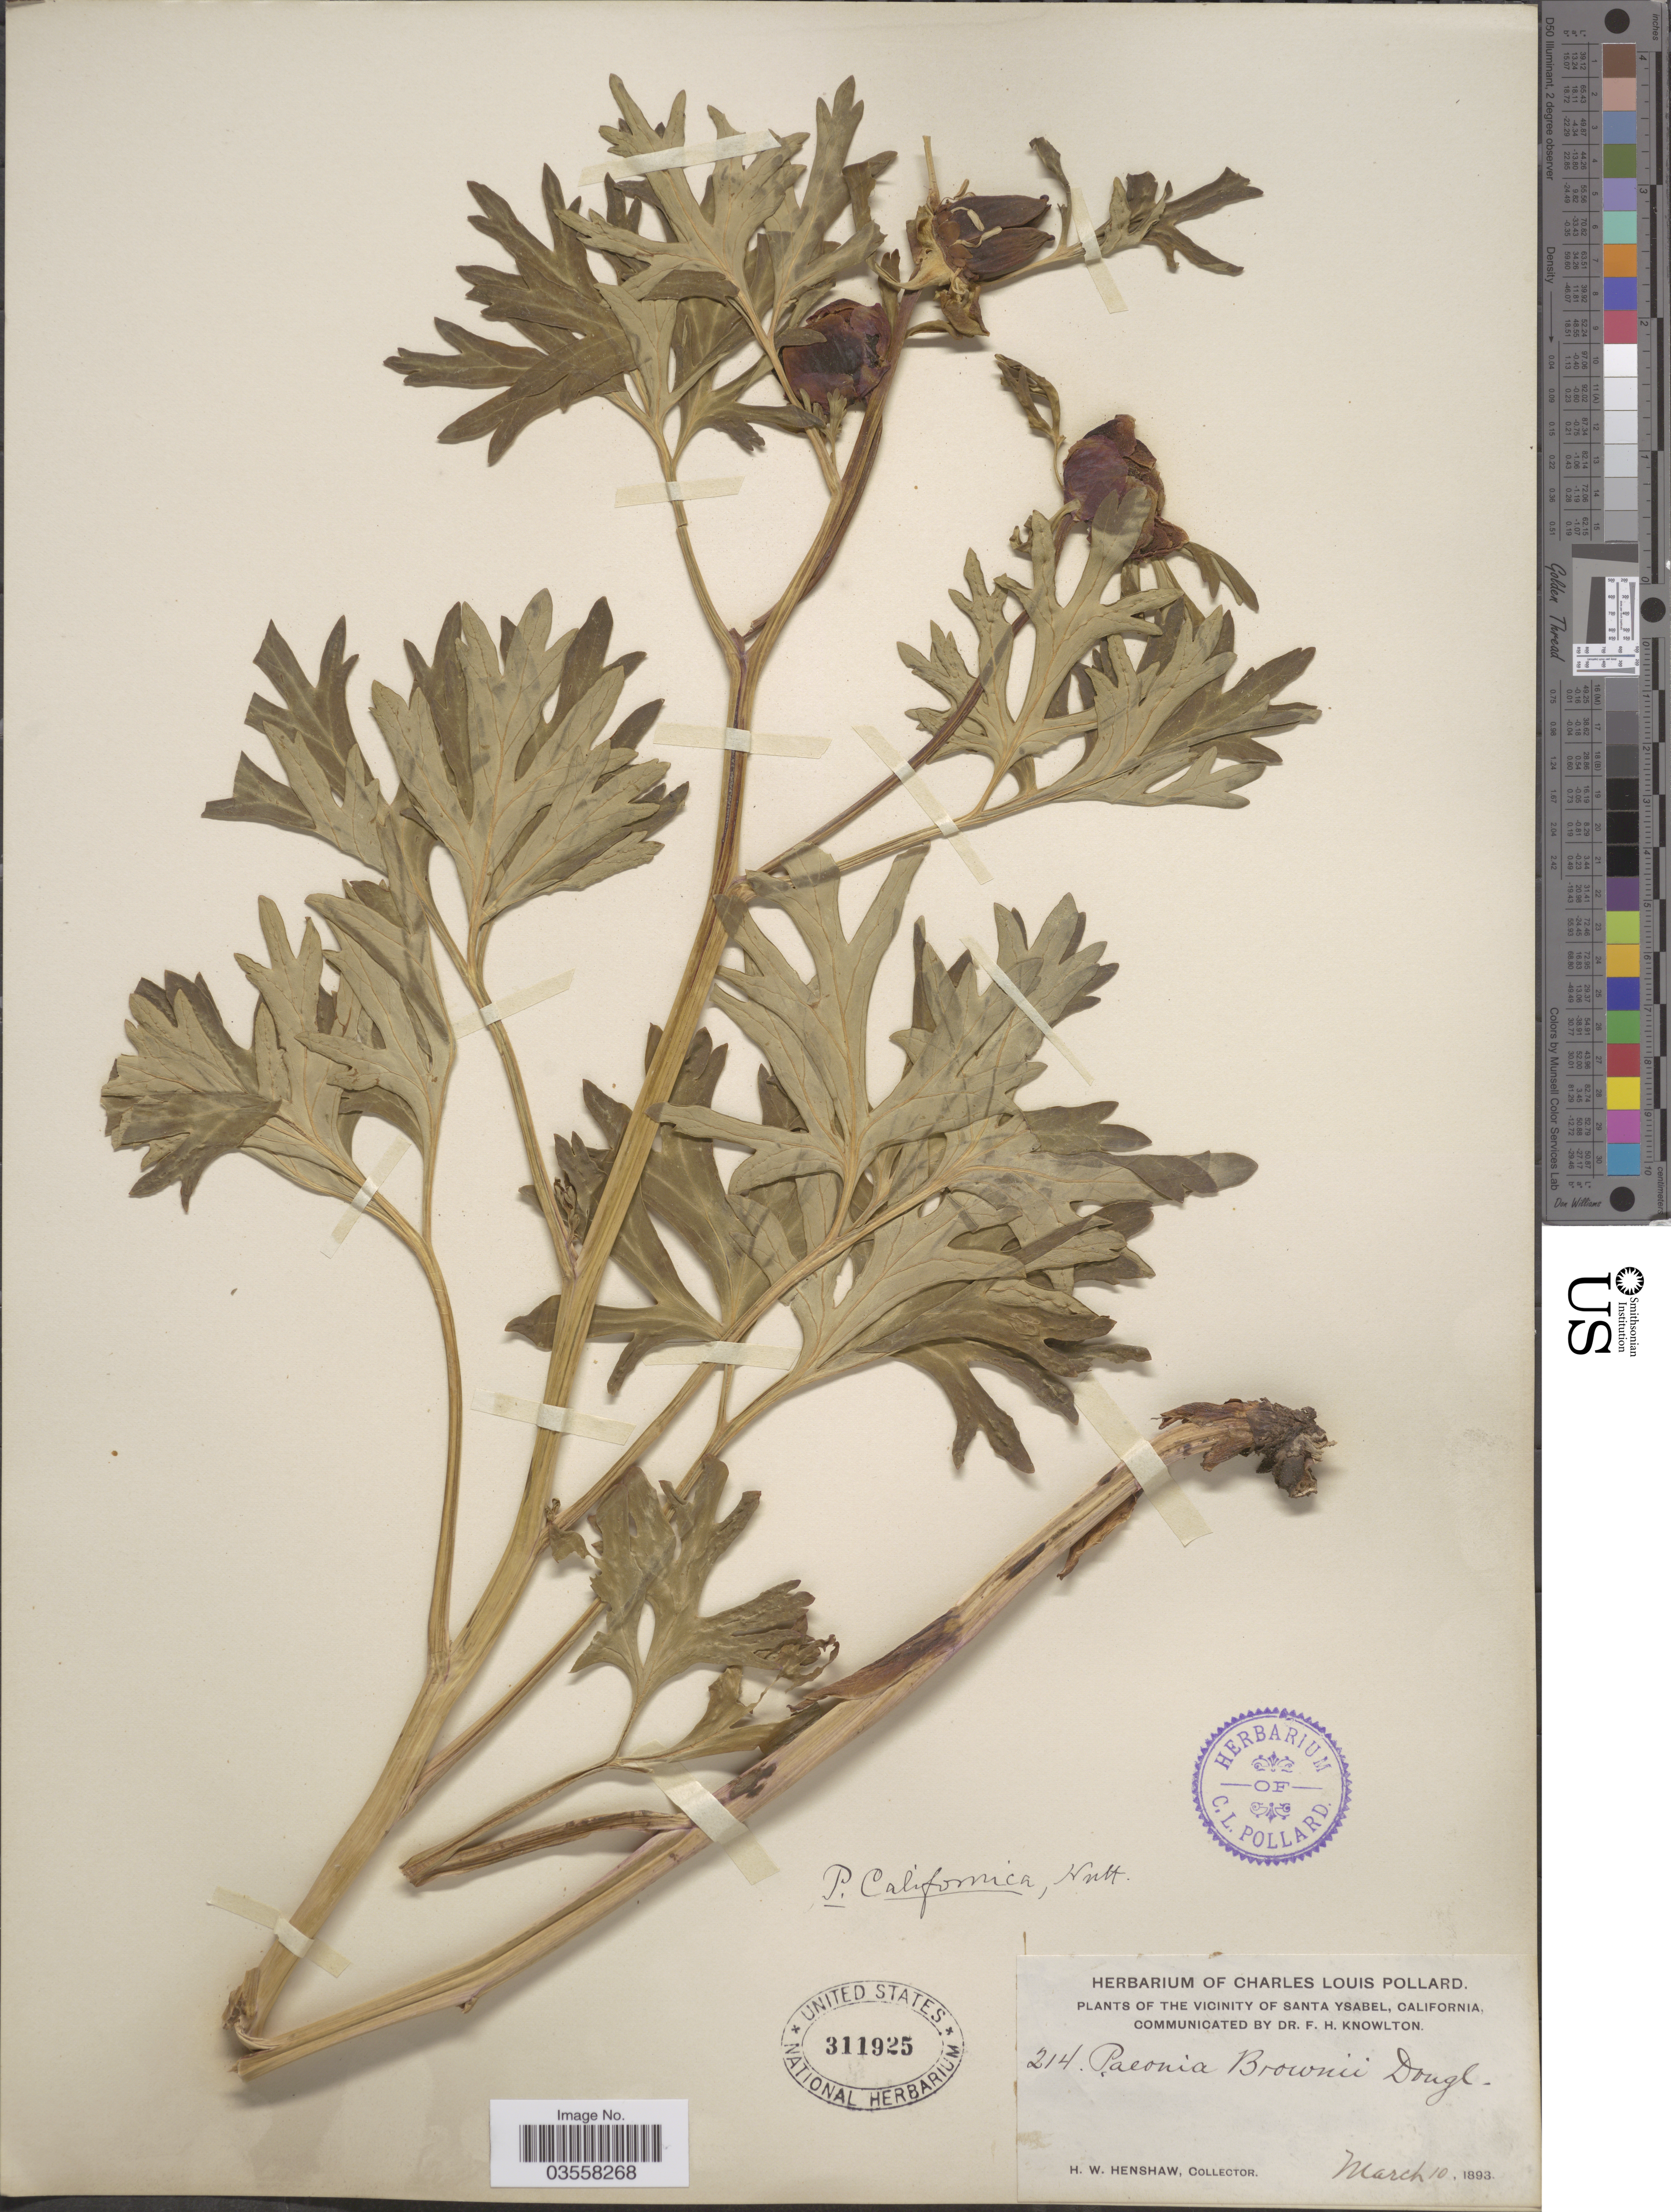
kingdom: Plantae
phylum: Tracheophyta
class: Magnoliopsida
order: Saxifragales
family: Paeoniaceae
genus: Paeonia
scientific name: Paeonia brownii subsp. californica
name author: (Nutt. ex Torr. & A. Gray) Abrams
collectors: H. Henshaw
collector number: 214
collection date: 1893-03-10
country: United States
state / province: California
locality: The Vicinity of Santa Ysabel.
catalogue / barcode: US 311925